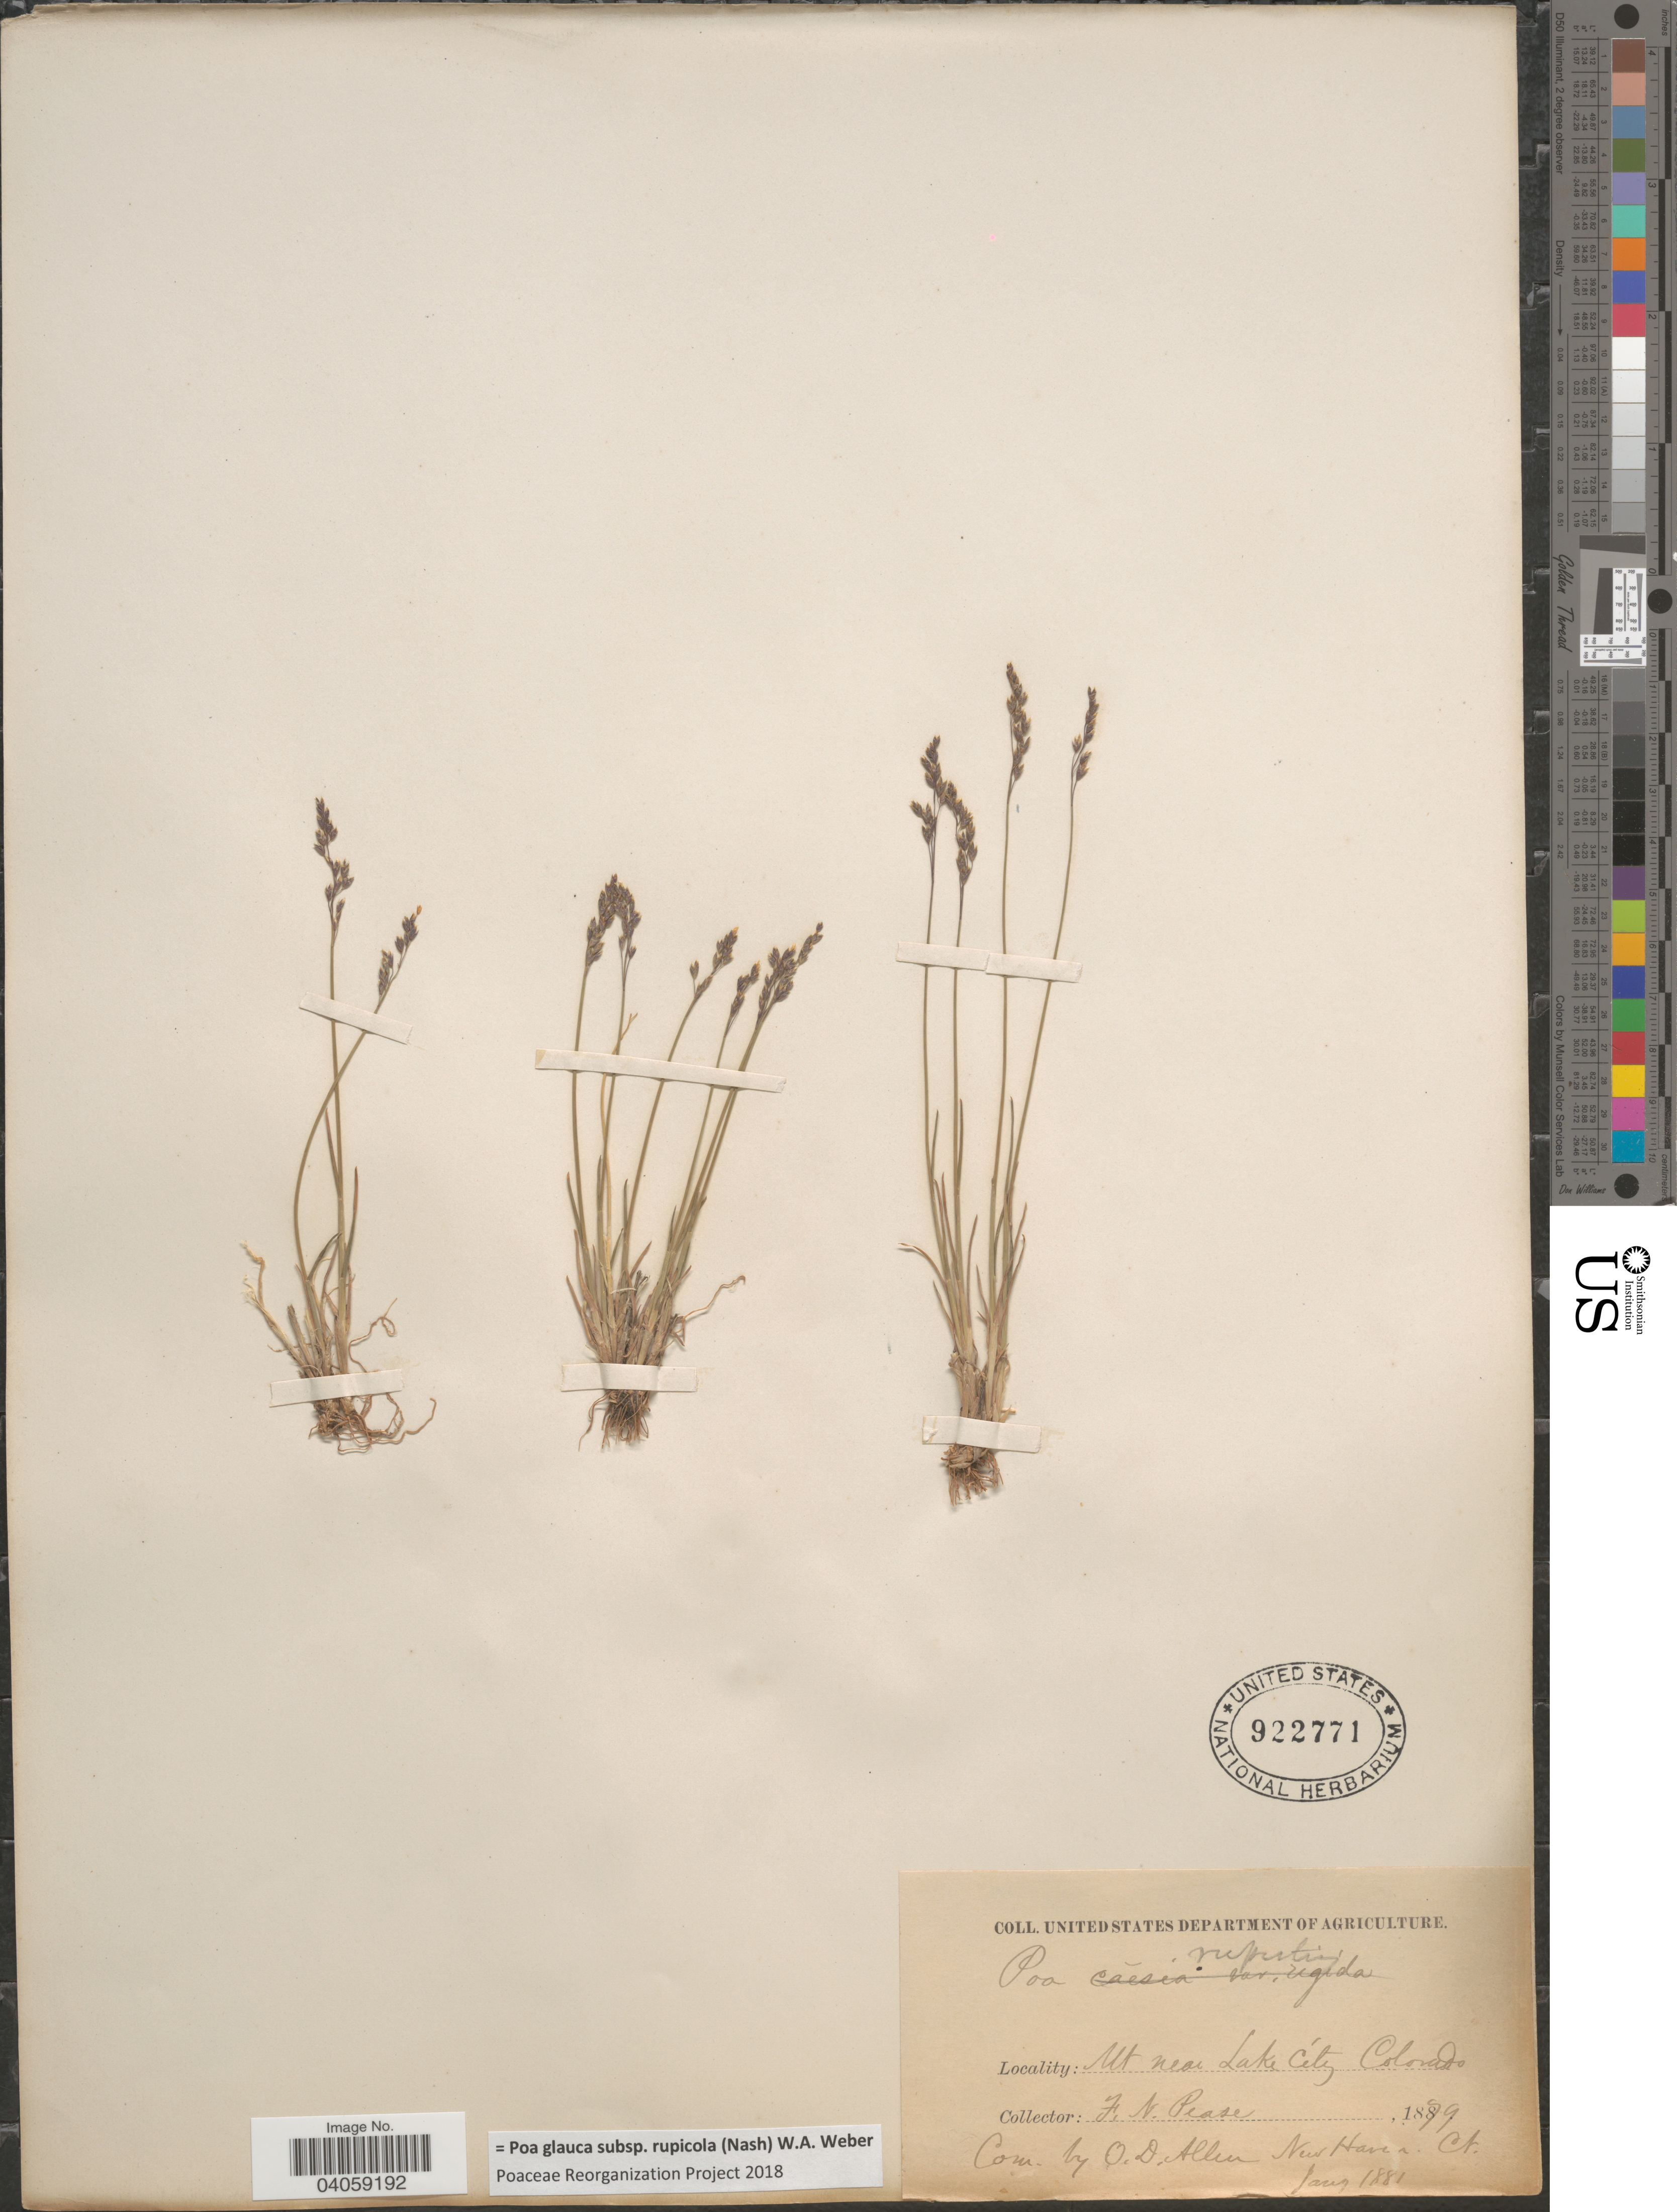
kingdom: Plantae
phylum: Tracheophyta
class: Liliopsida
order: Poales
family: Poaceae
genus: Poa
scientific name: Poa glauca subsp. rupicola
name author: (Nash) W.A. Weber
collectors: F. Pease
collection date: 1879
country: United States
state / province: Colorado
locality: Mt near Lake City.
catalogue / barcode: US 922771